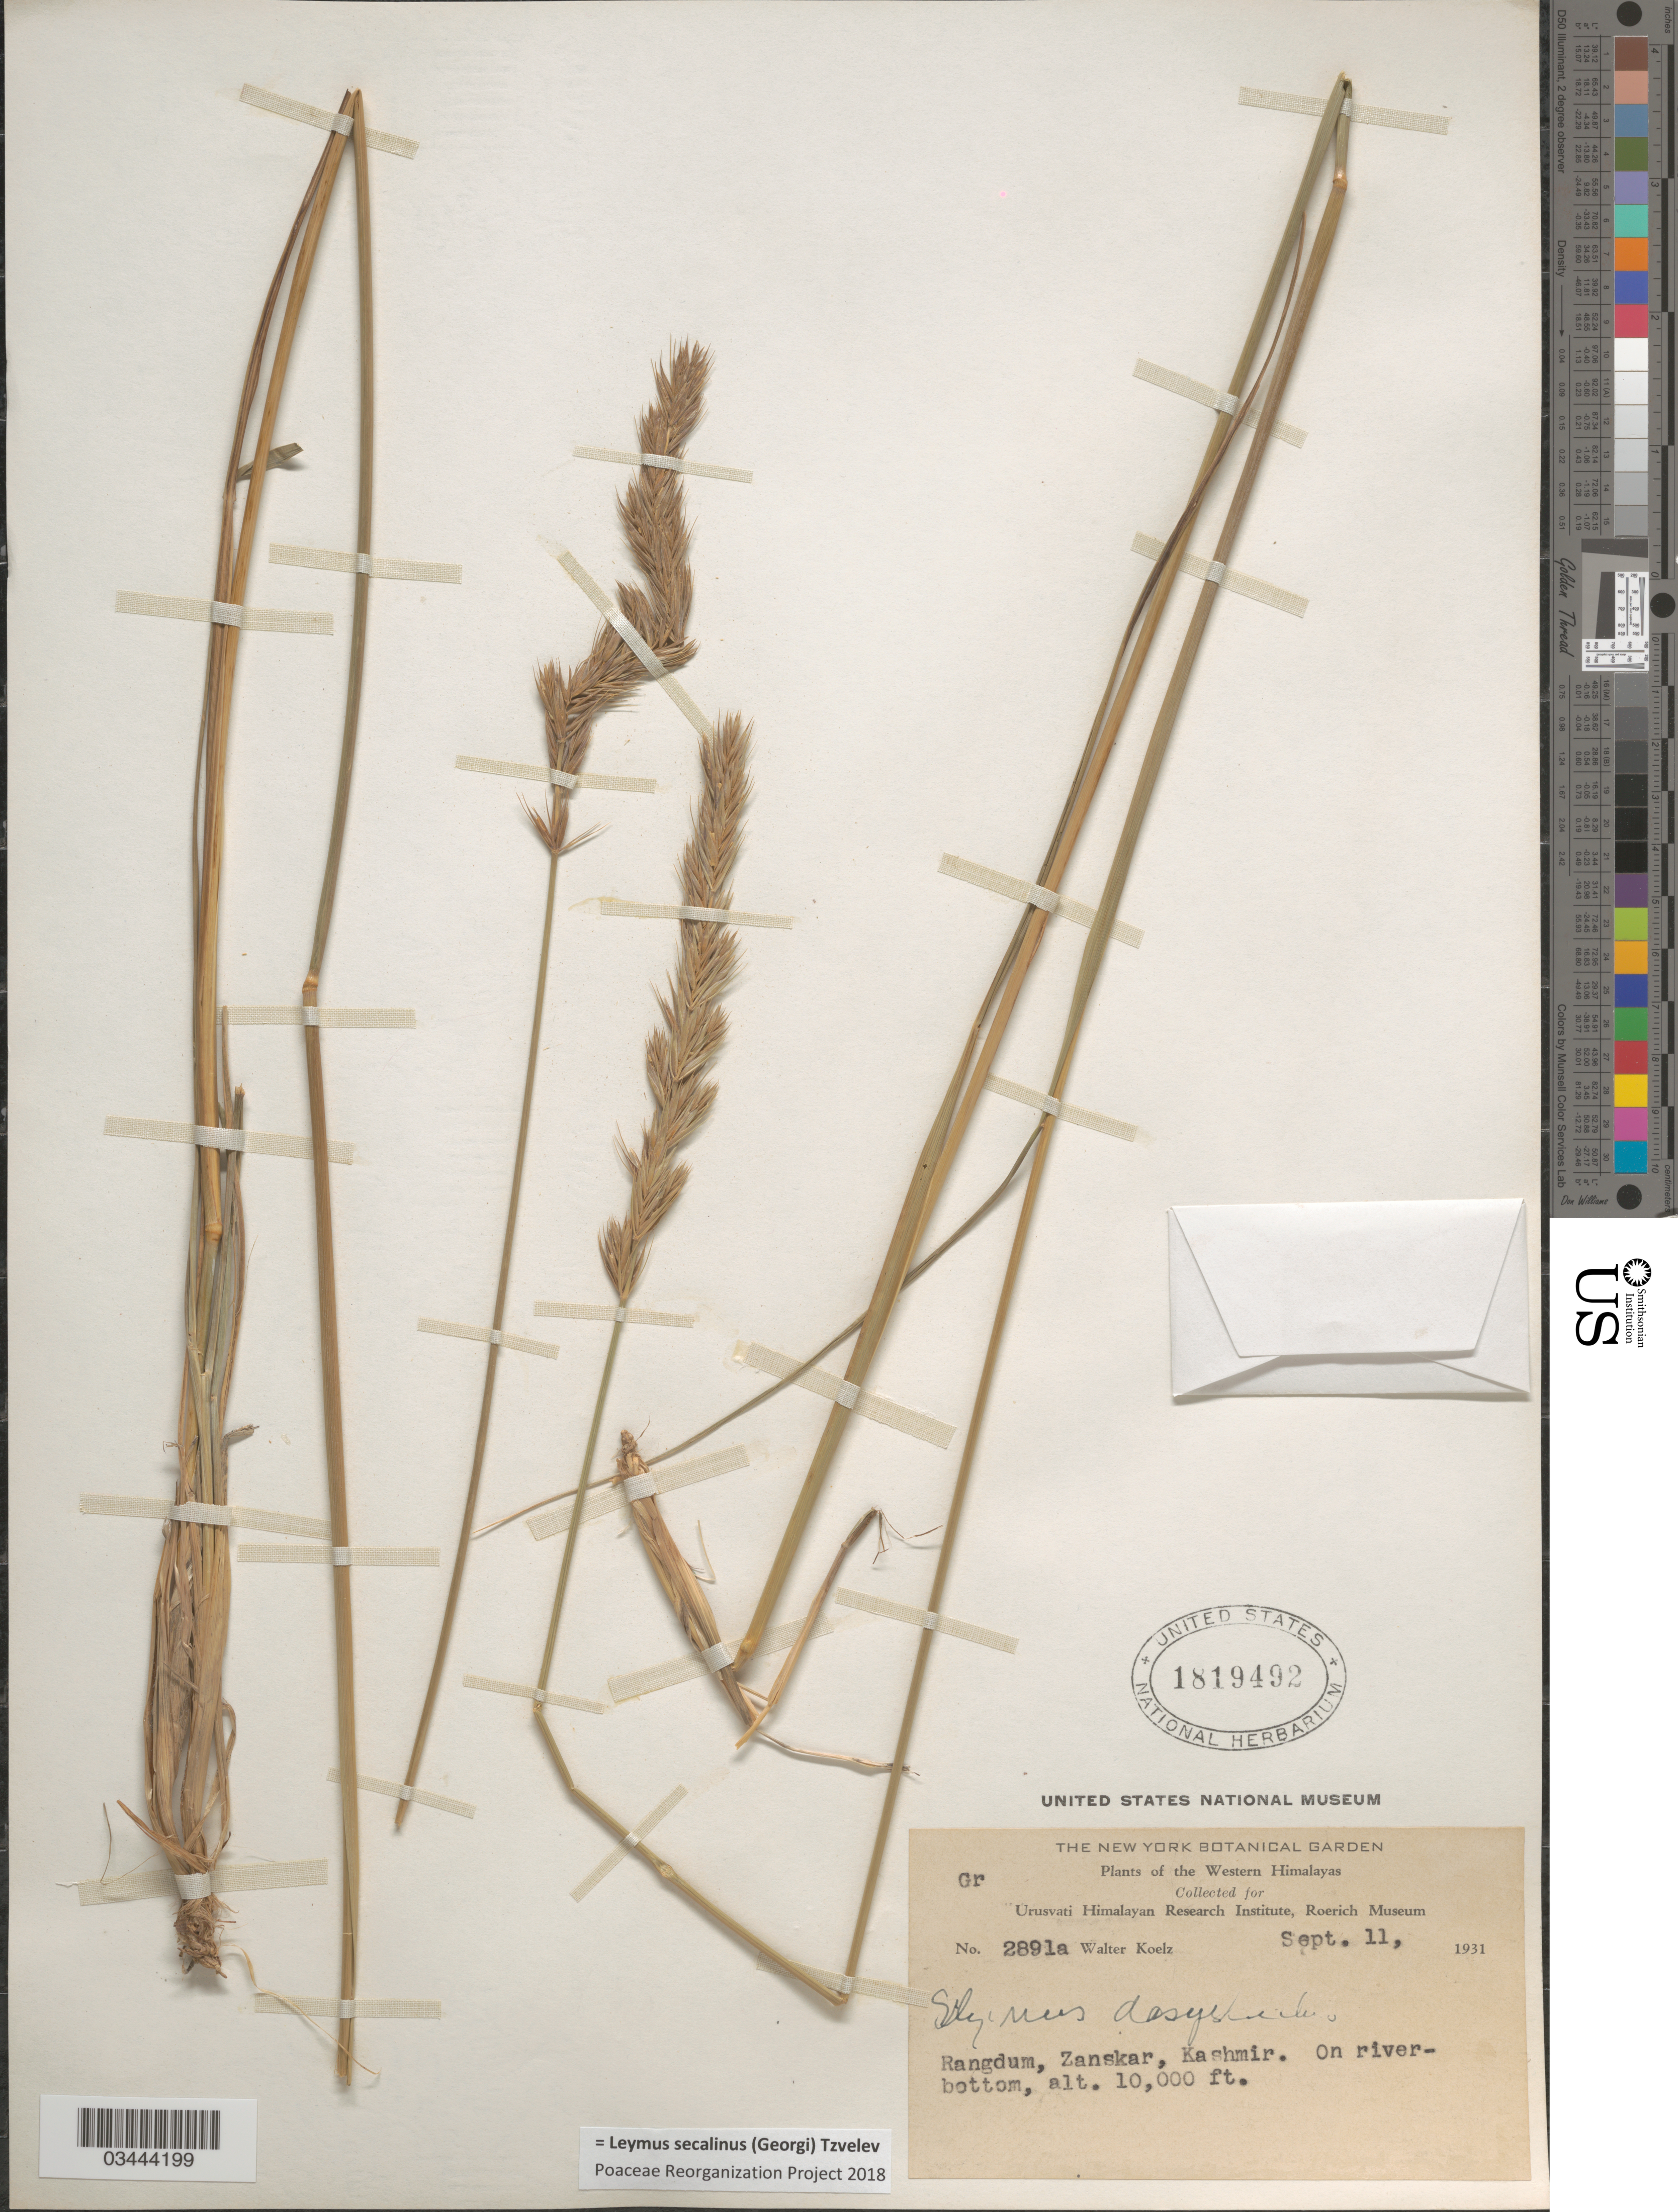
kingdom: Plantae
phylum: Tracheophyta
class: Liliopsida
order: Poales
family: Poaceae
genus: Leymus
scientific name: Leymus secalinus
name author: (Georgi) Tzvelev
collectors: W. N. Koelz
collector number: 2891a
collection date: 1931-09-11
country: India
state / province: Jammu and Kashmir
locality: The Western Himalayas. Rangdum, Zanskar. Kashmir.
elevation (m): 3048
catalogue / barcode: US 1819492